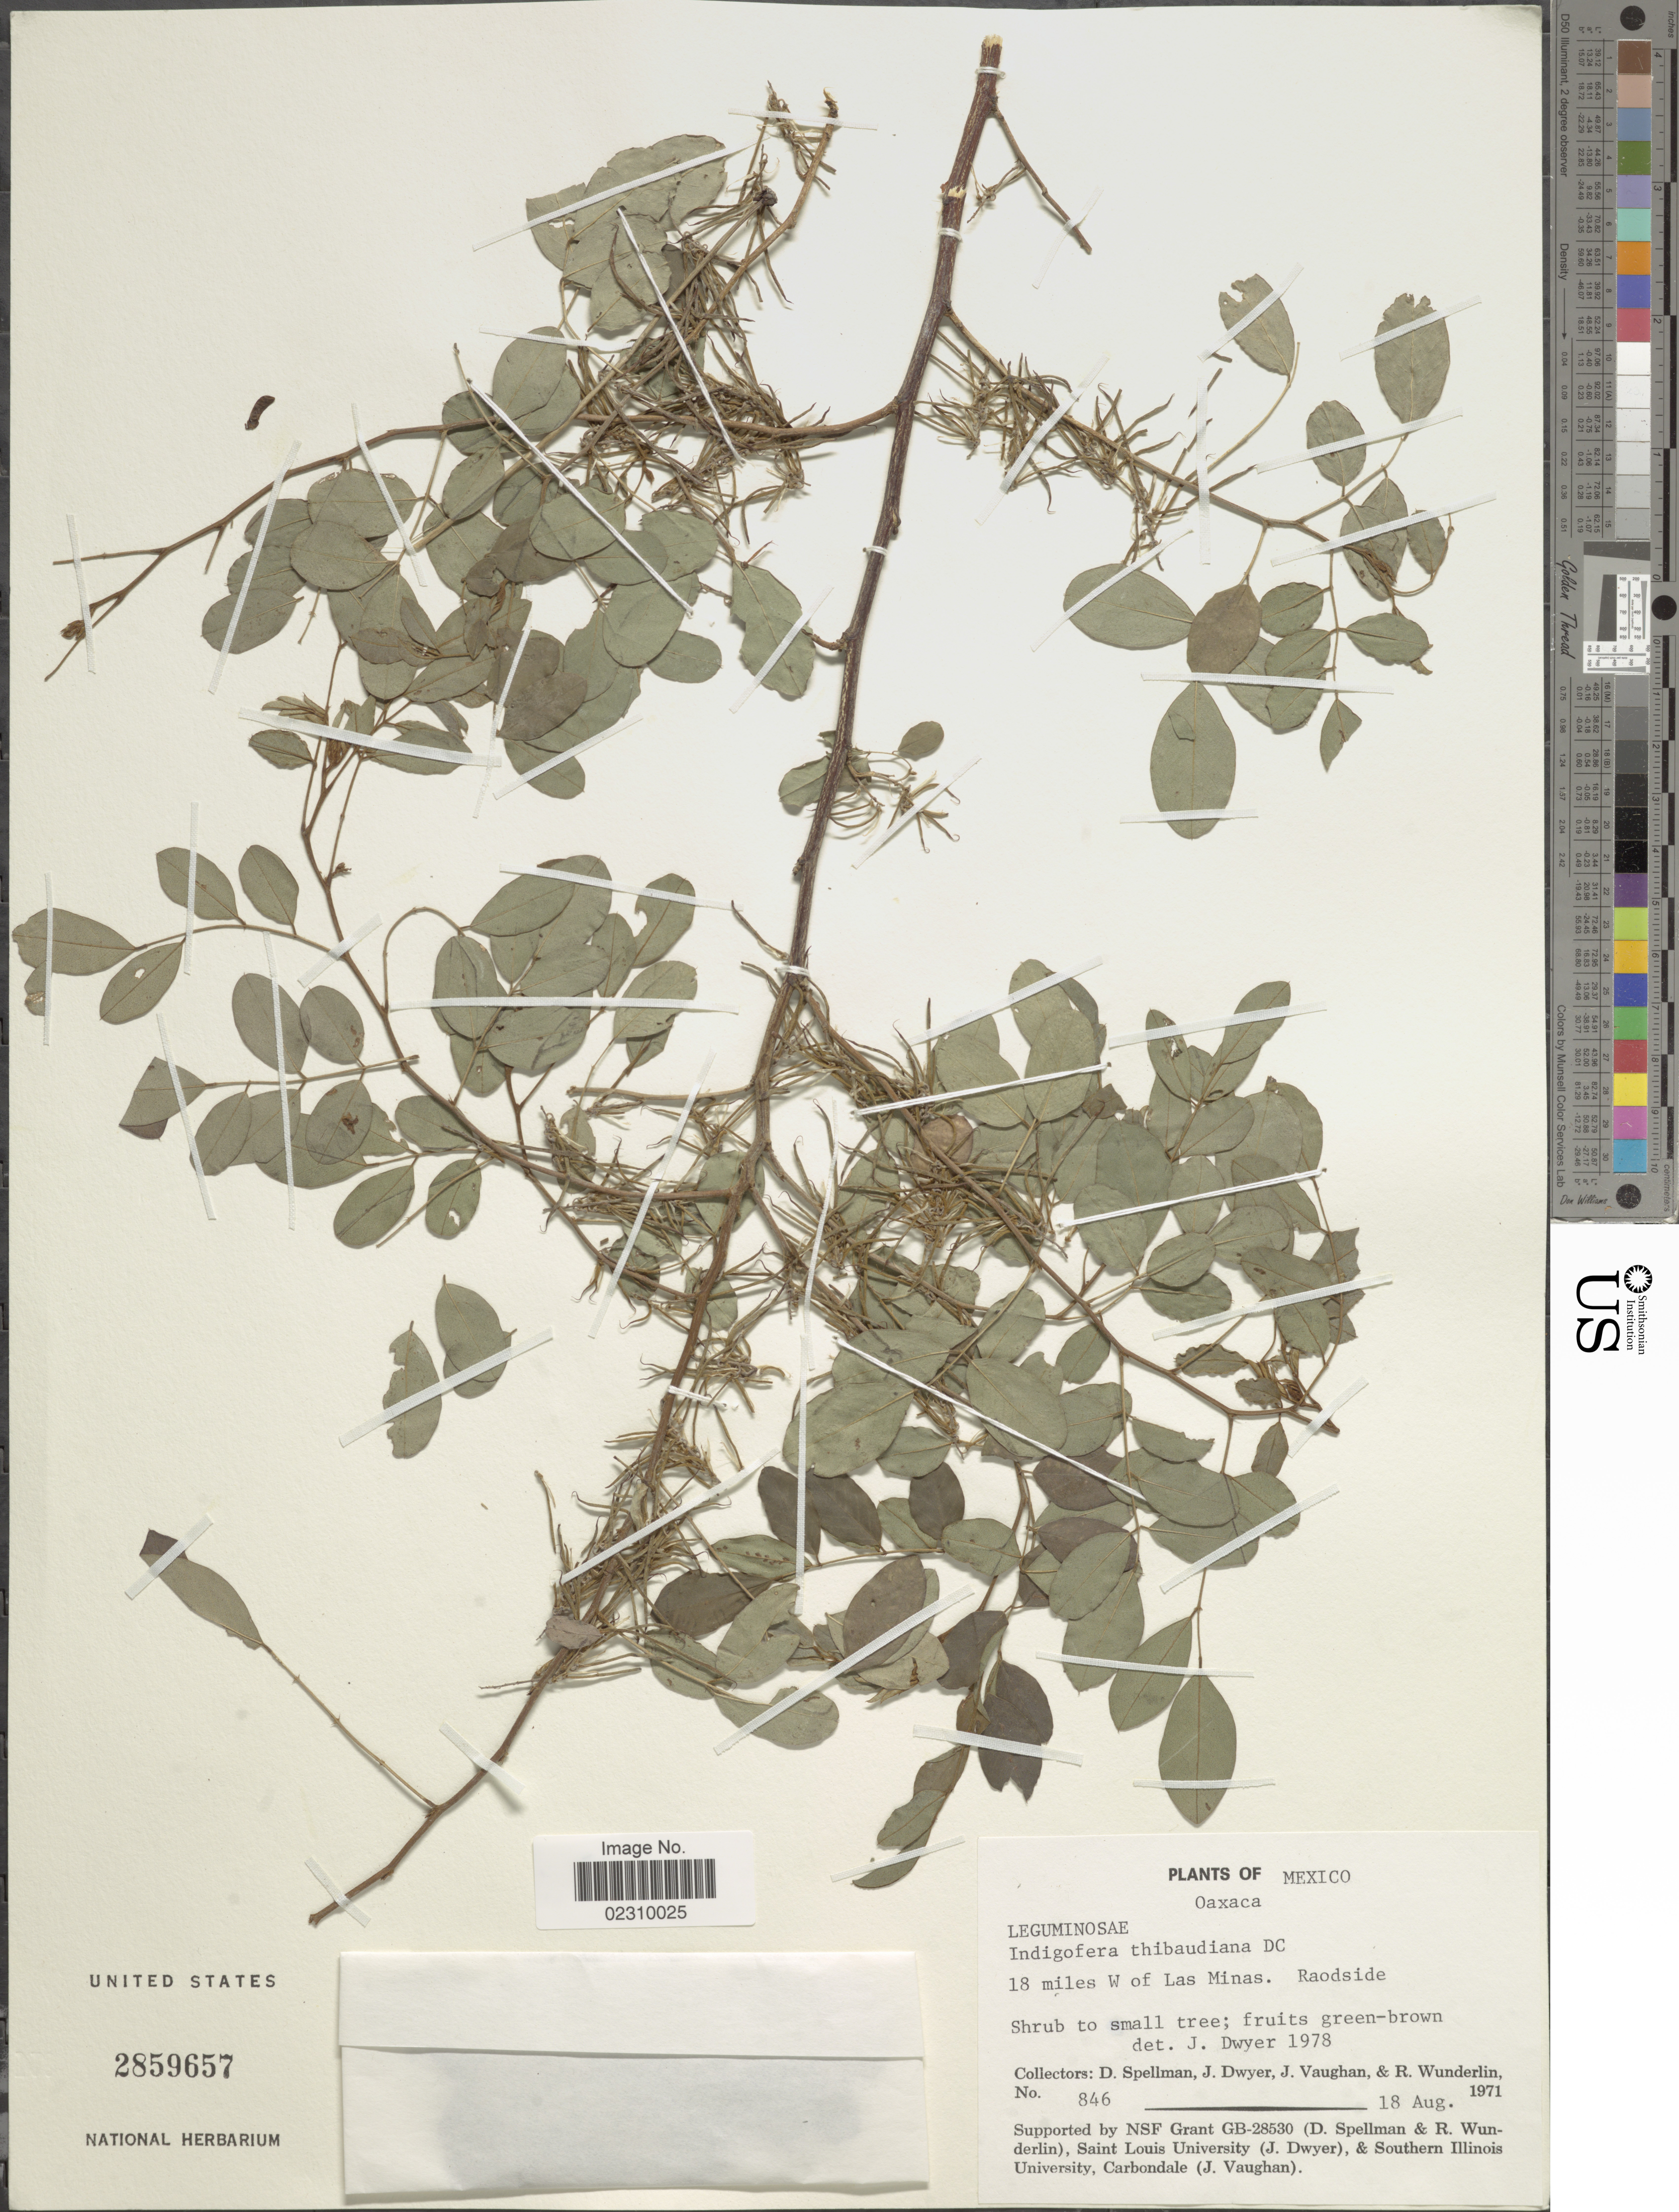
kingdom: Plantae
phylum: Tracheophyta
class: Magnoliopsida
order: Fabales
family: Fabaceae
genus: Indigofera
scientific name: Indigofera thibaudiana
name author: DC.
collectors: D. Spellman, J. Dwyer, J. Vaughan & R. P. Wunderlin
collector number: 846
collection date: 1971-08-18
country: Mexico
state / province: Oaxaca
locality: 18 miles W of Las Minas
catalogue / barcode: US 2859657